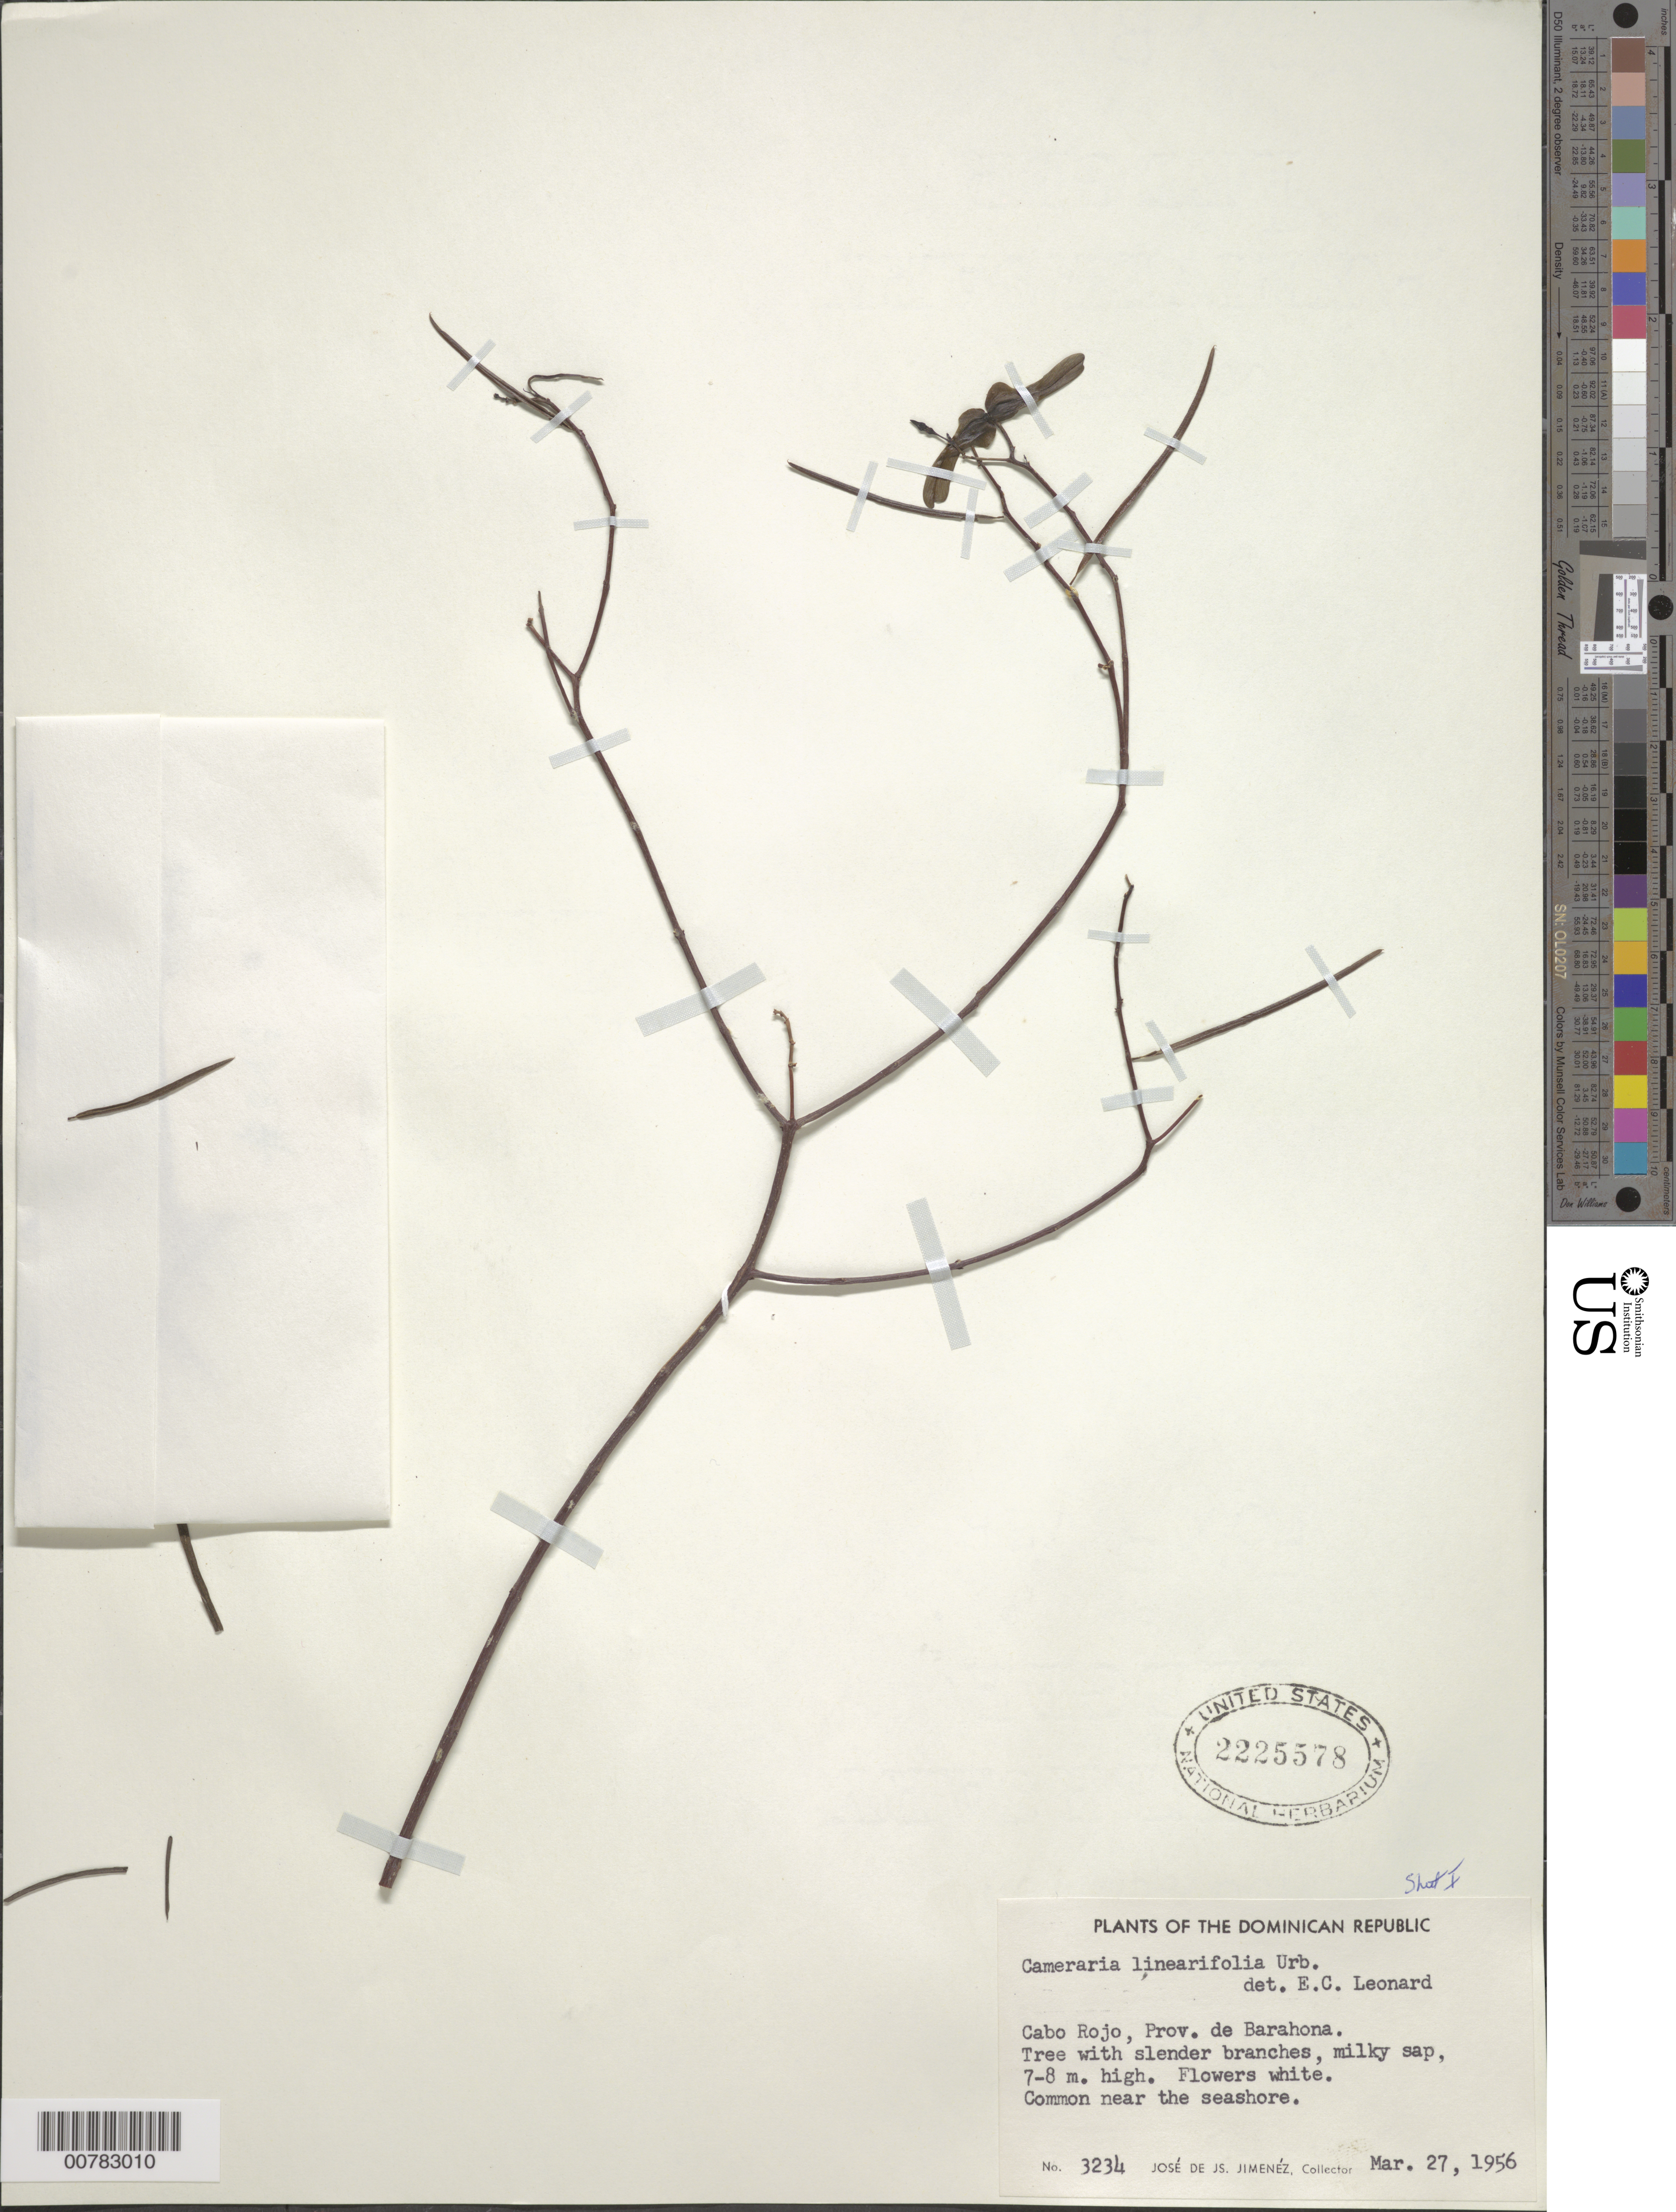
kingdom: Plantae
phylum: Tracheophyta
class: Magnoliopsida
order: Gentianales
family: Apocynaceae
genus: Cameraria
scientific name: Cameraria linearifolia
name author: Urb.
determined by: Leonard, Emery C., (US)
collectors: J. J. Jiménez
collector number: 3234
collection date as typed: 27 Mar 1956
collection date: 1956-03-27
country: Dominican Republic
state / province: Barahona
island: Hispaniola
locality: Cabo Rojo.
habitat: Near the seashore.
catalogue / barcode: US 2225578